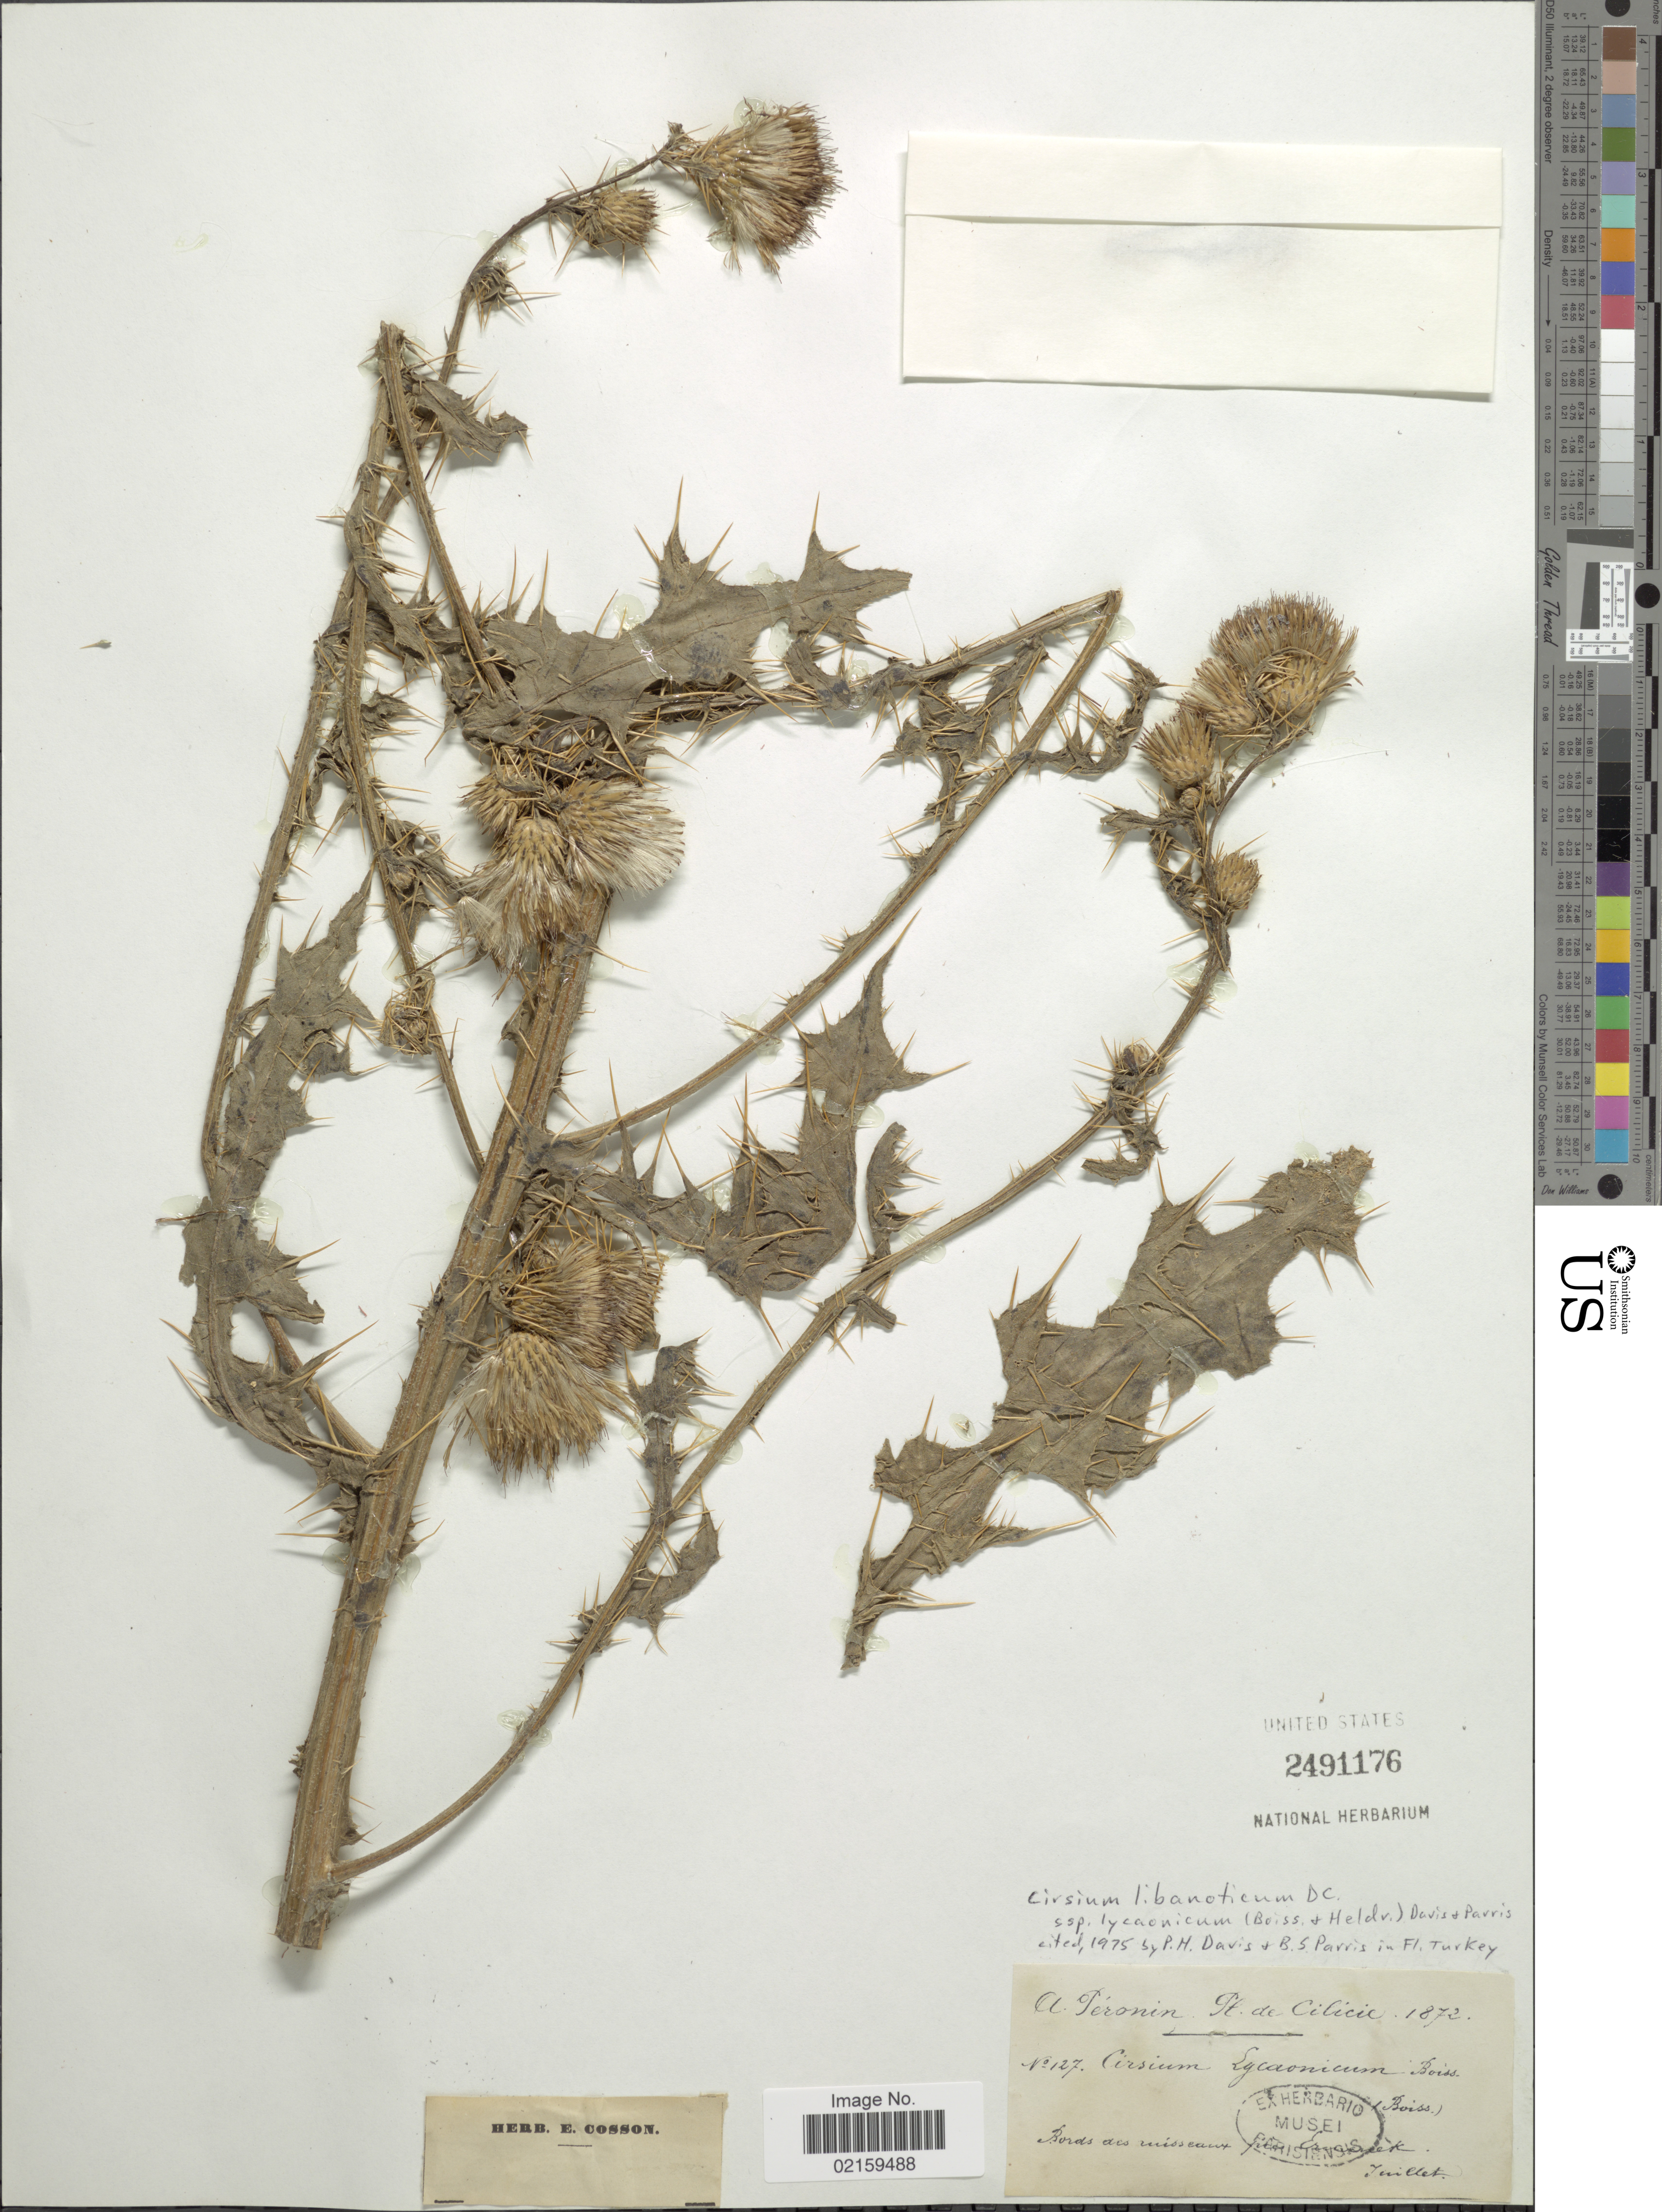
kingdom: Plantae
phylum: Tracheophyta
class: Magnoliopsida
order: Asterales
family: Asteraceae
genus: Cirsium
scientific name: Cirsium libanoticum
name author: DC.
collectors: A. Péronin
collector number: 127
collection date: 1872-07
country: Turkey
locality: Fl. de Cilicia. Bords des misseautn [interpreted]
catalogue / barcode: US 2491176